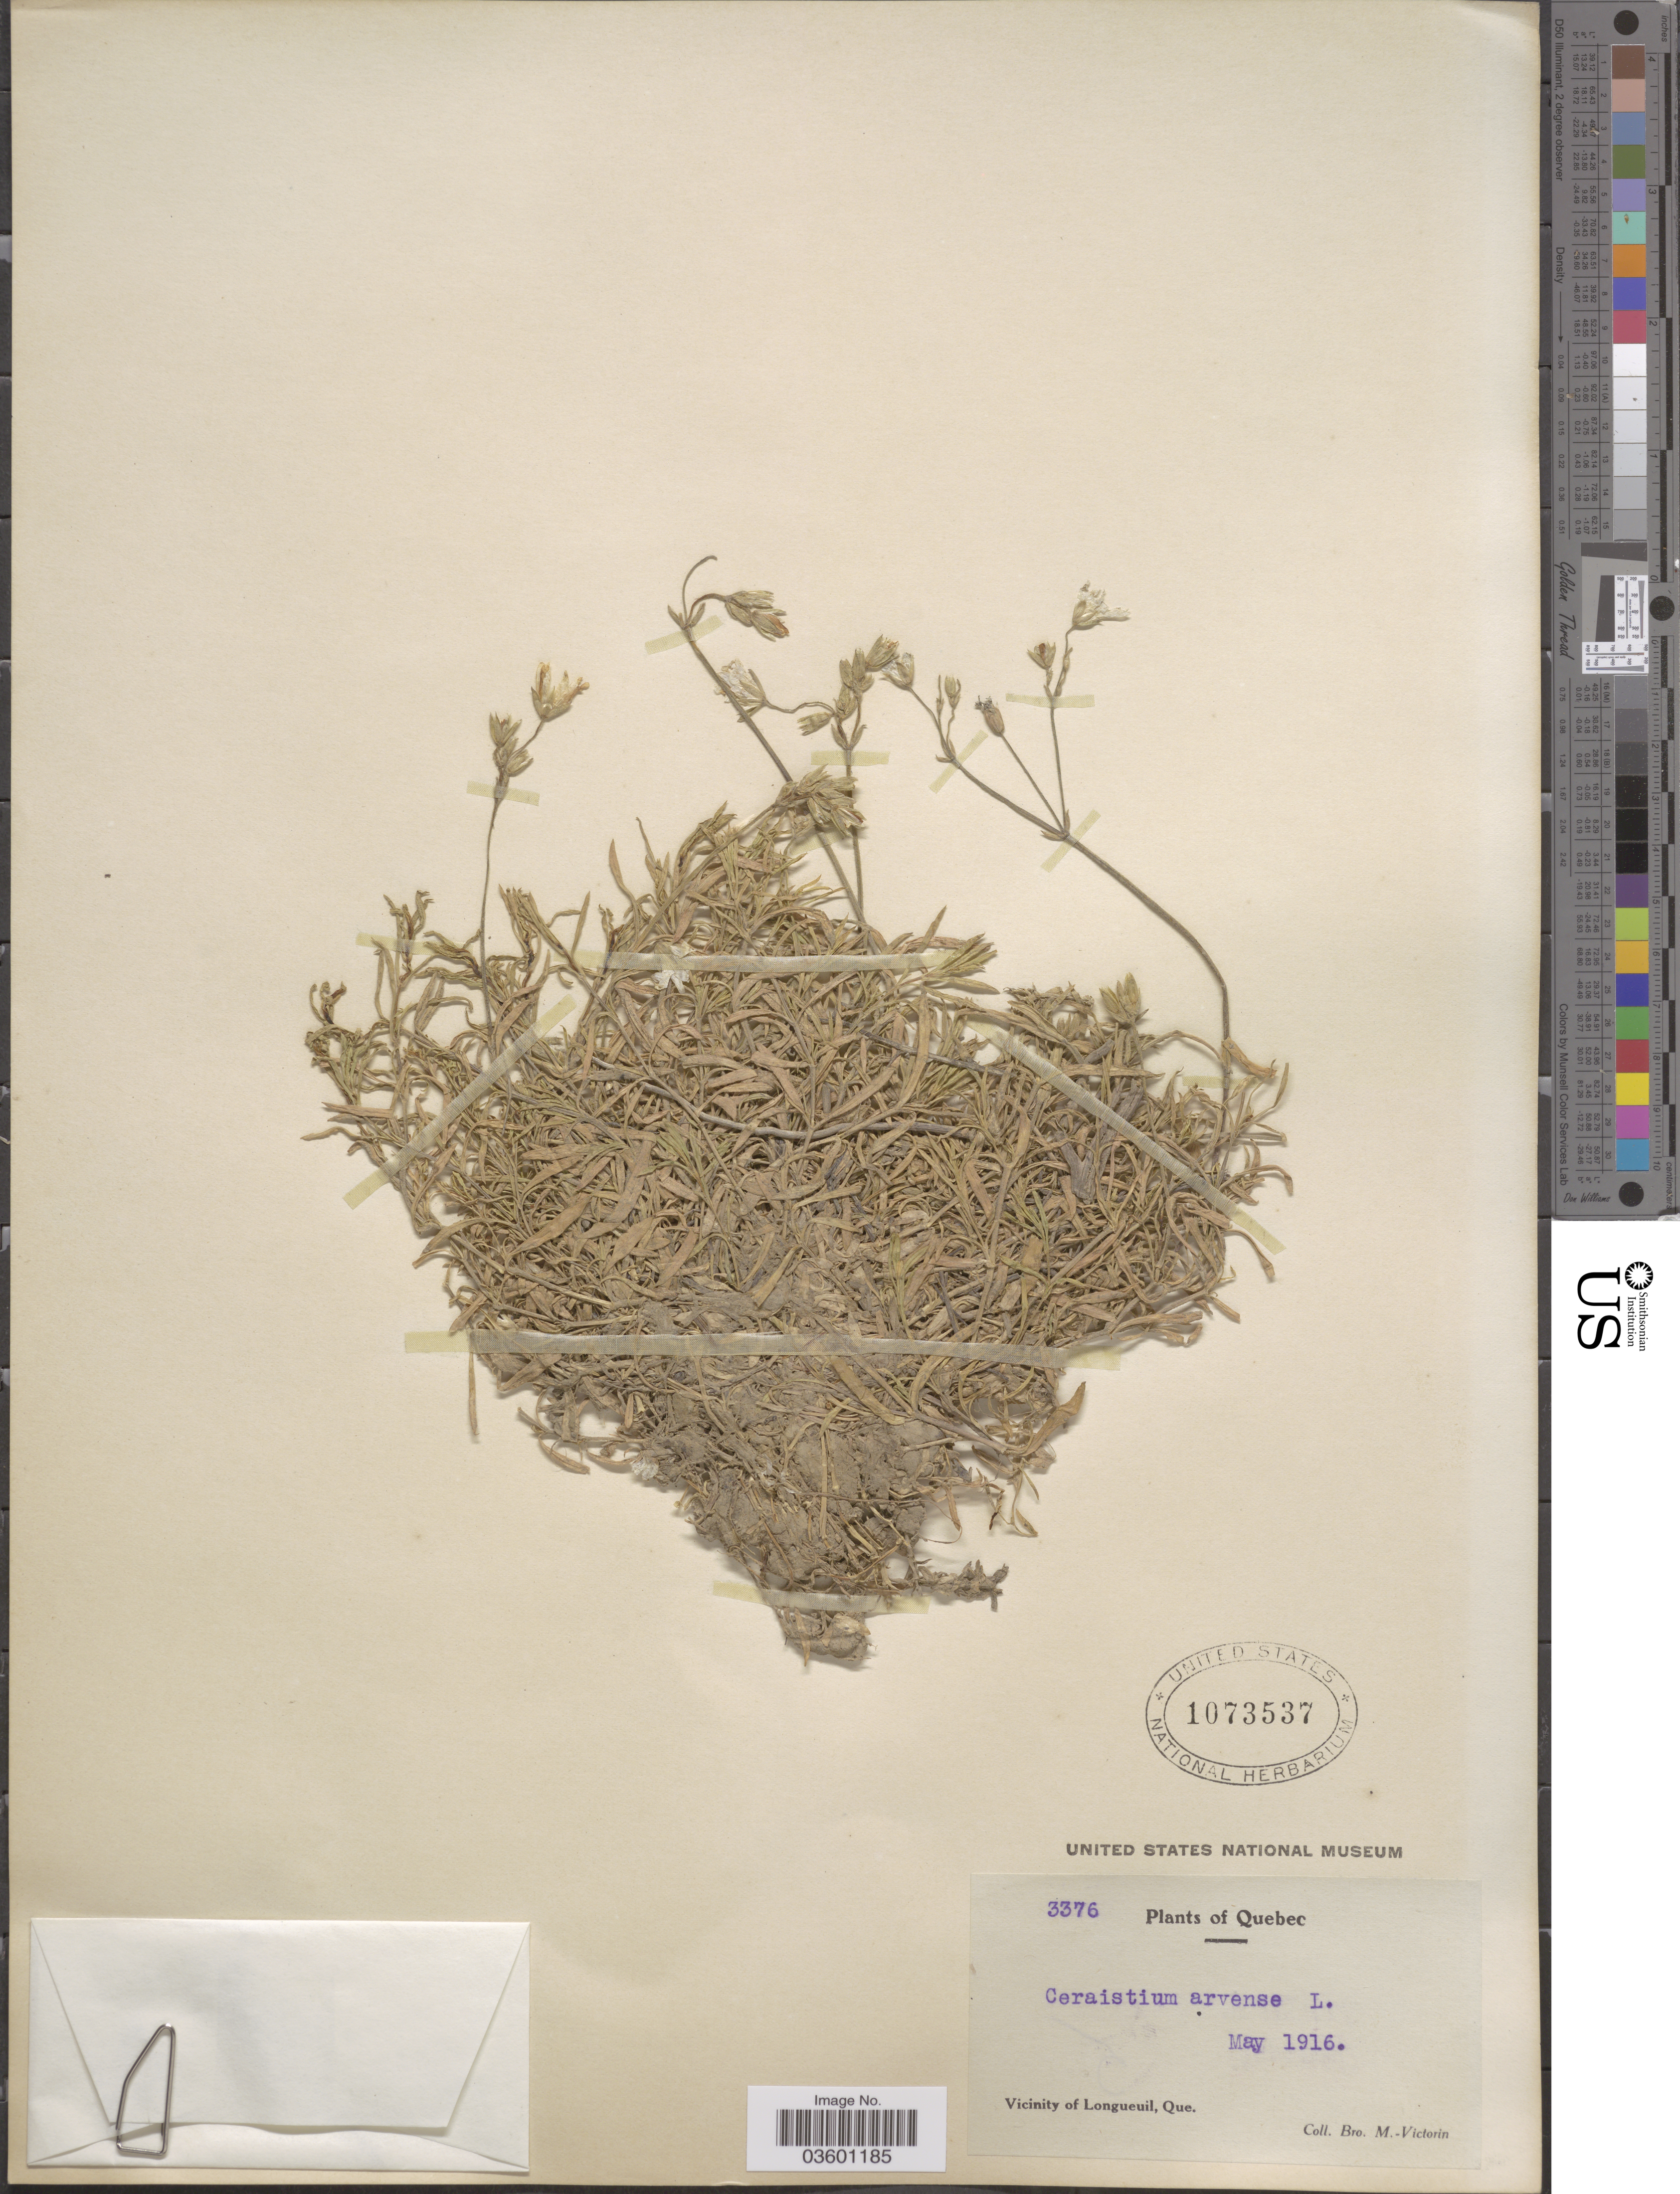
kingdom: Plantae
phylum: Tracheophyta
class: Magnoliopsida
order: Caryophyllales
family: Caryophyllaceae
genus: Cerastium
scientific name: Cerastium arvense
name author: L.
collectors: Fr. Marie-Victorin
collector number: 3376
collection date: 1916-05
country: Canada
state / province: Quebec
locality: Vicinity of Longueuil.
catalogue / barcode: US 1073537